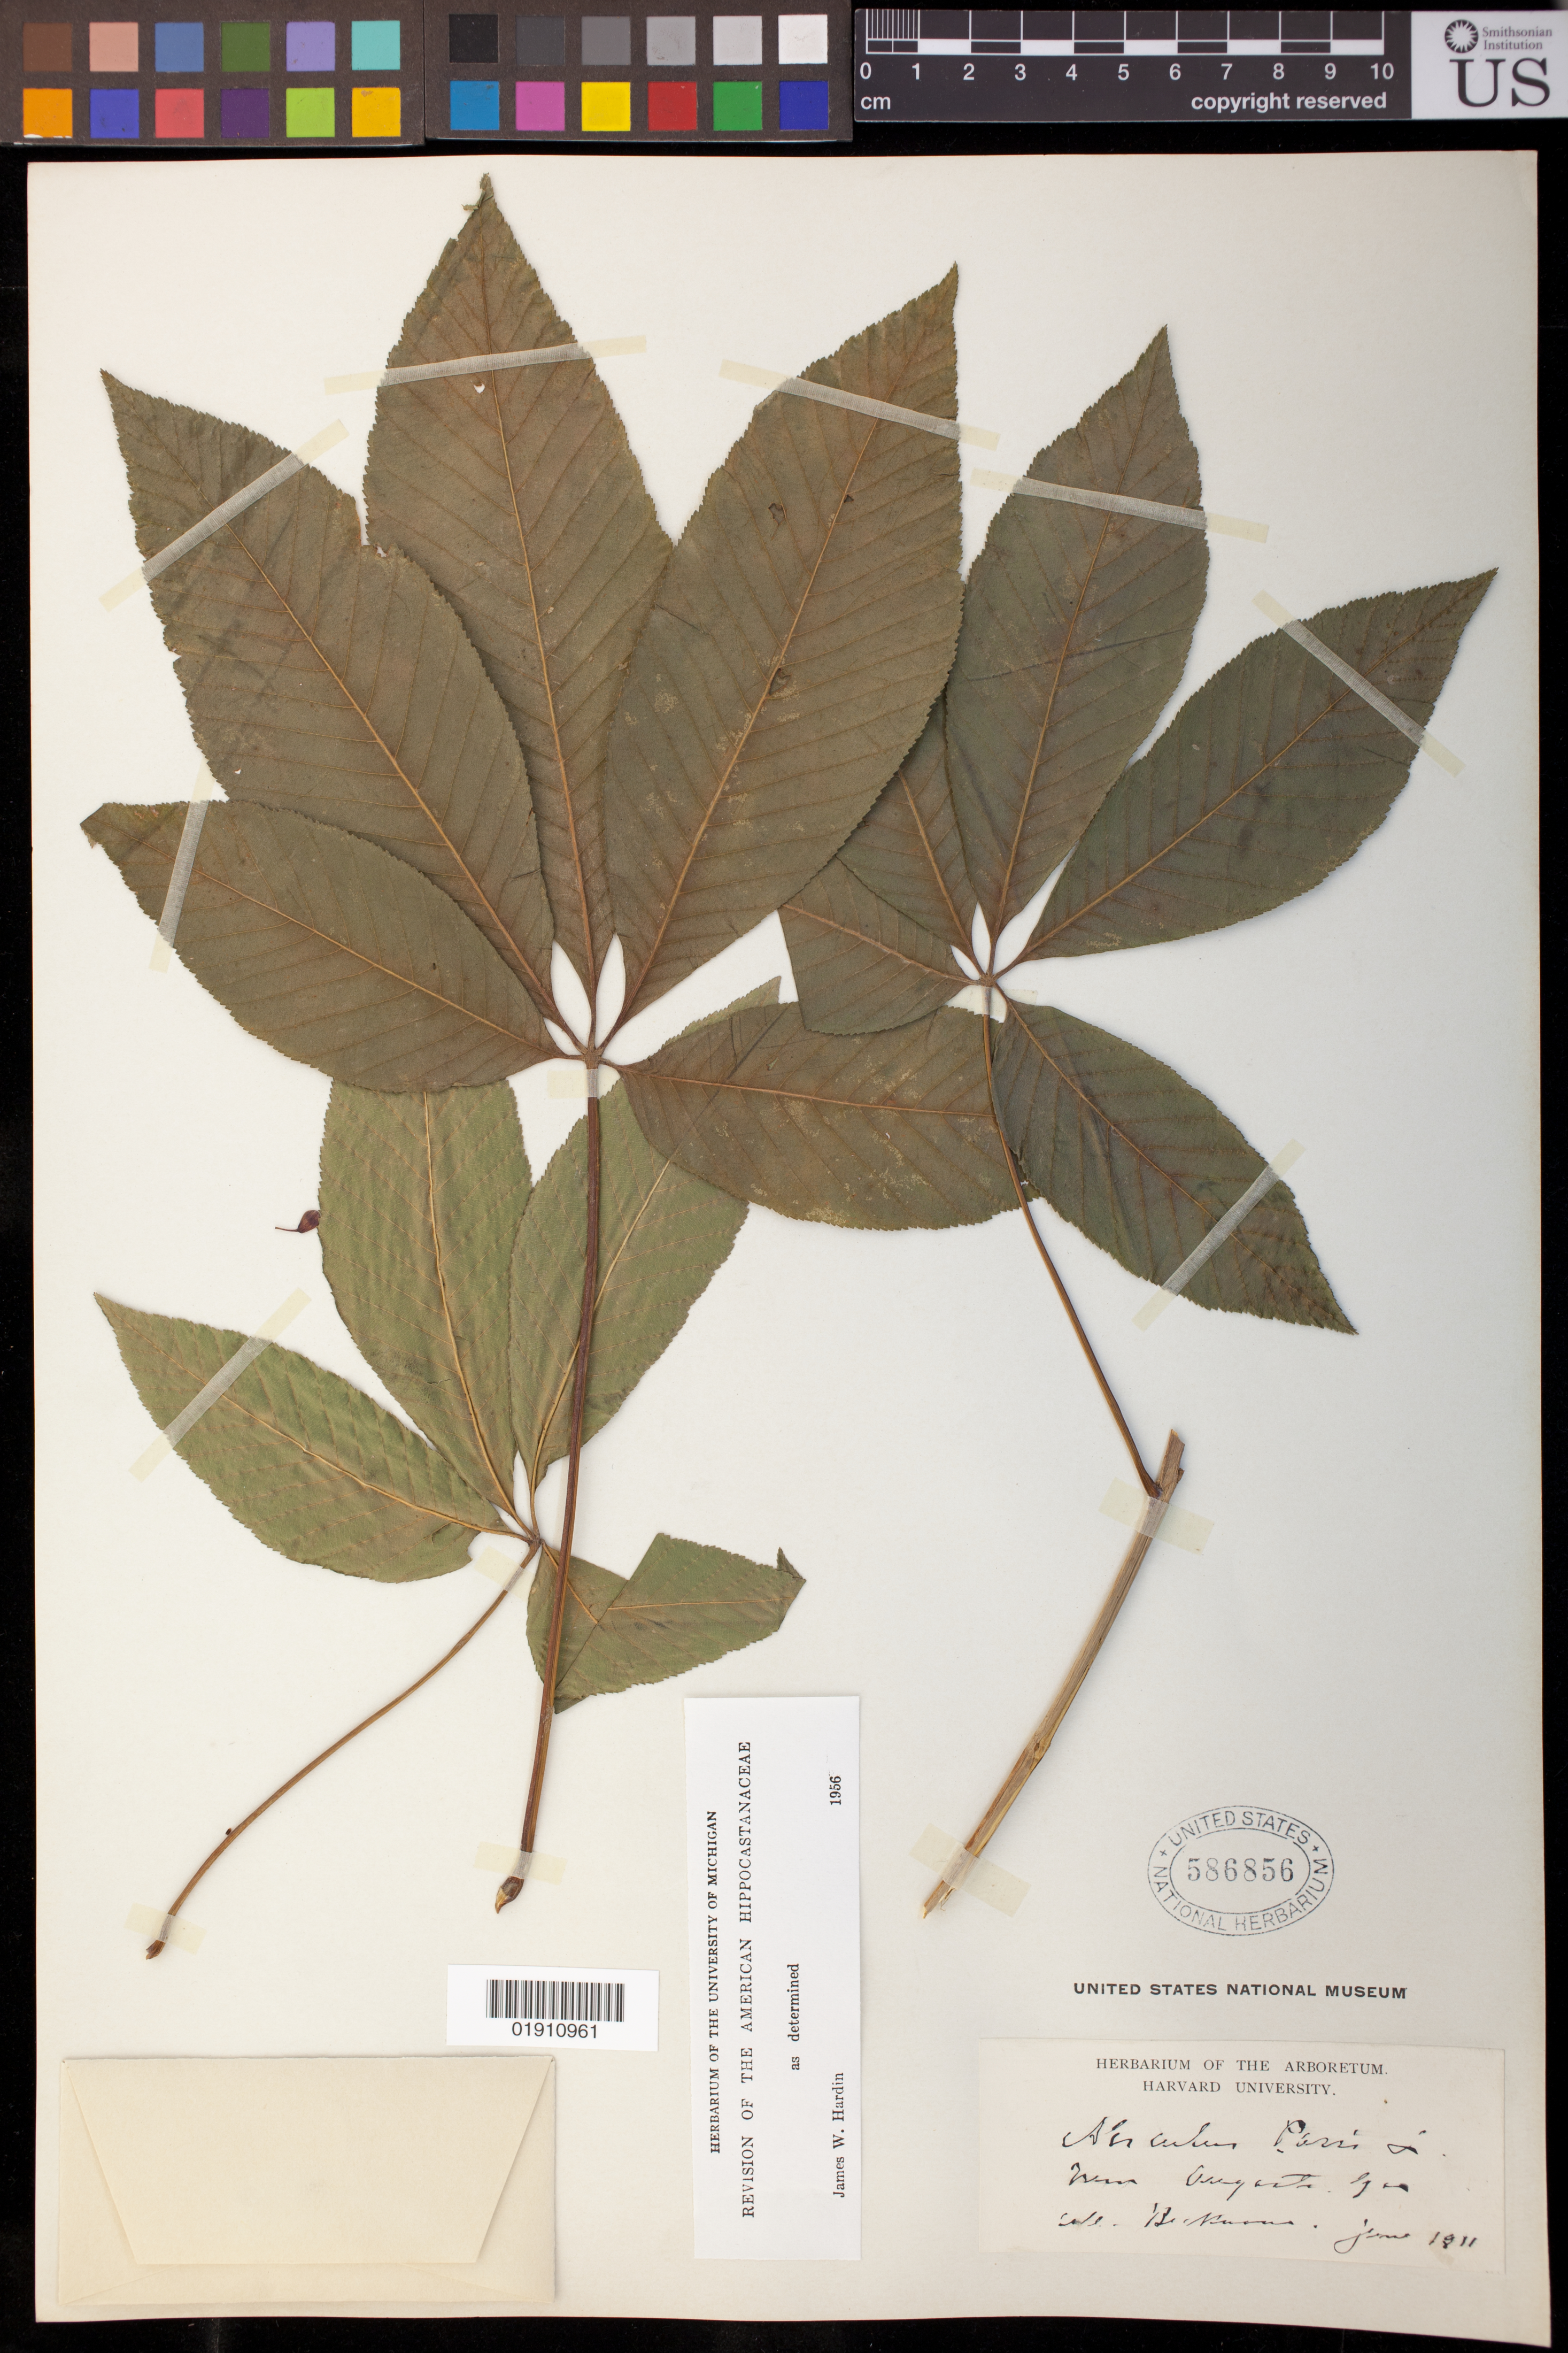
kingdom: Plantae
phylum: Tracheophyta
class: Magnoliopsida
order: Sapindales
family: Sapindaceae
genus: Aesculus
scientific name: Aesculus pavia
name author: L.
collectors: -. Berckmans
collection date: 1811-06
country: United States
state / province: Georgia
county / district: Richmond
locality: Near Augusta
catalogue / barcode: US 586856